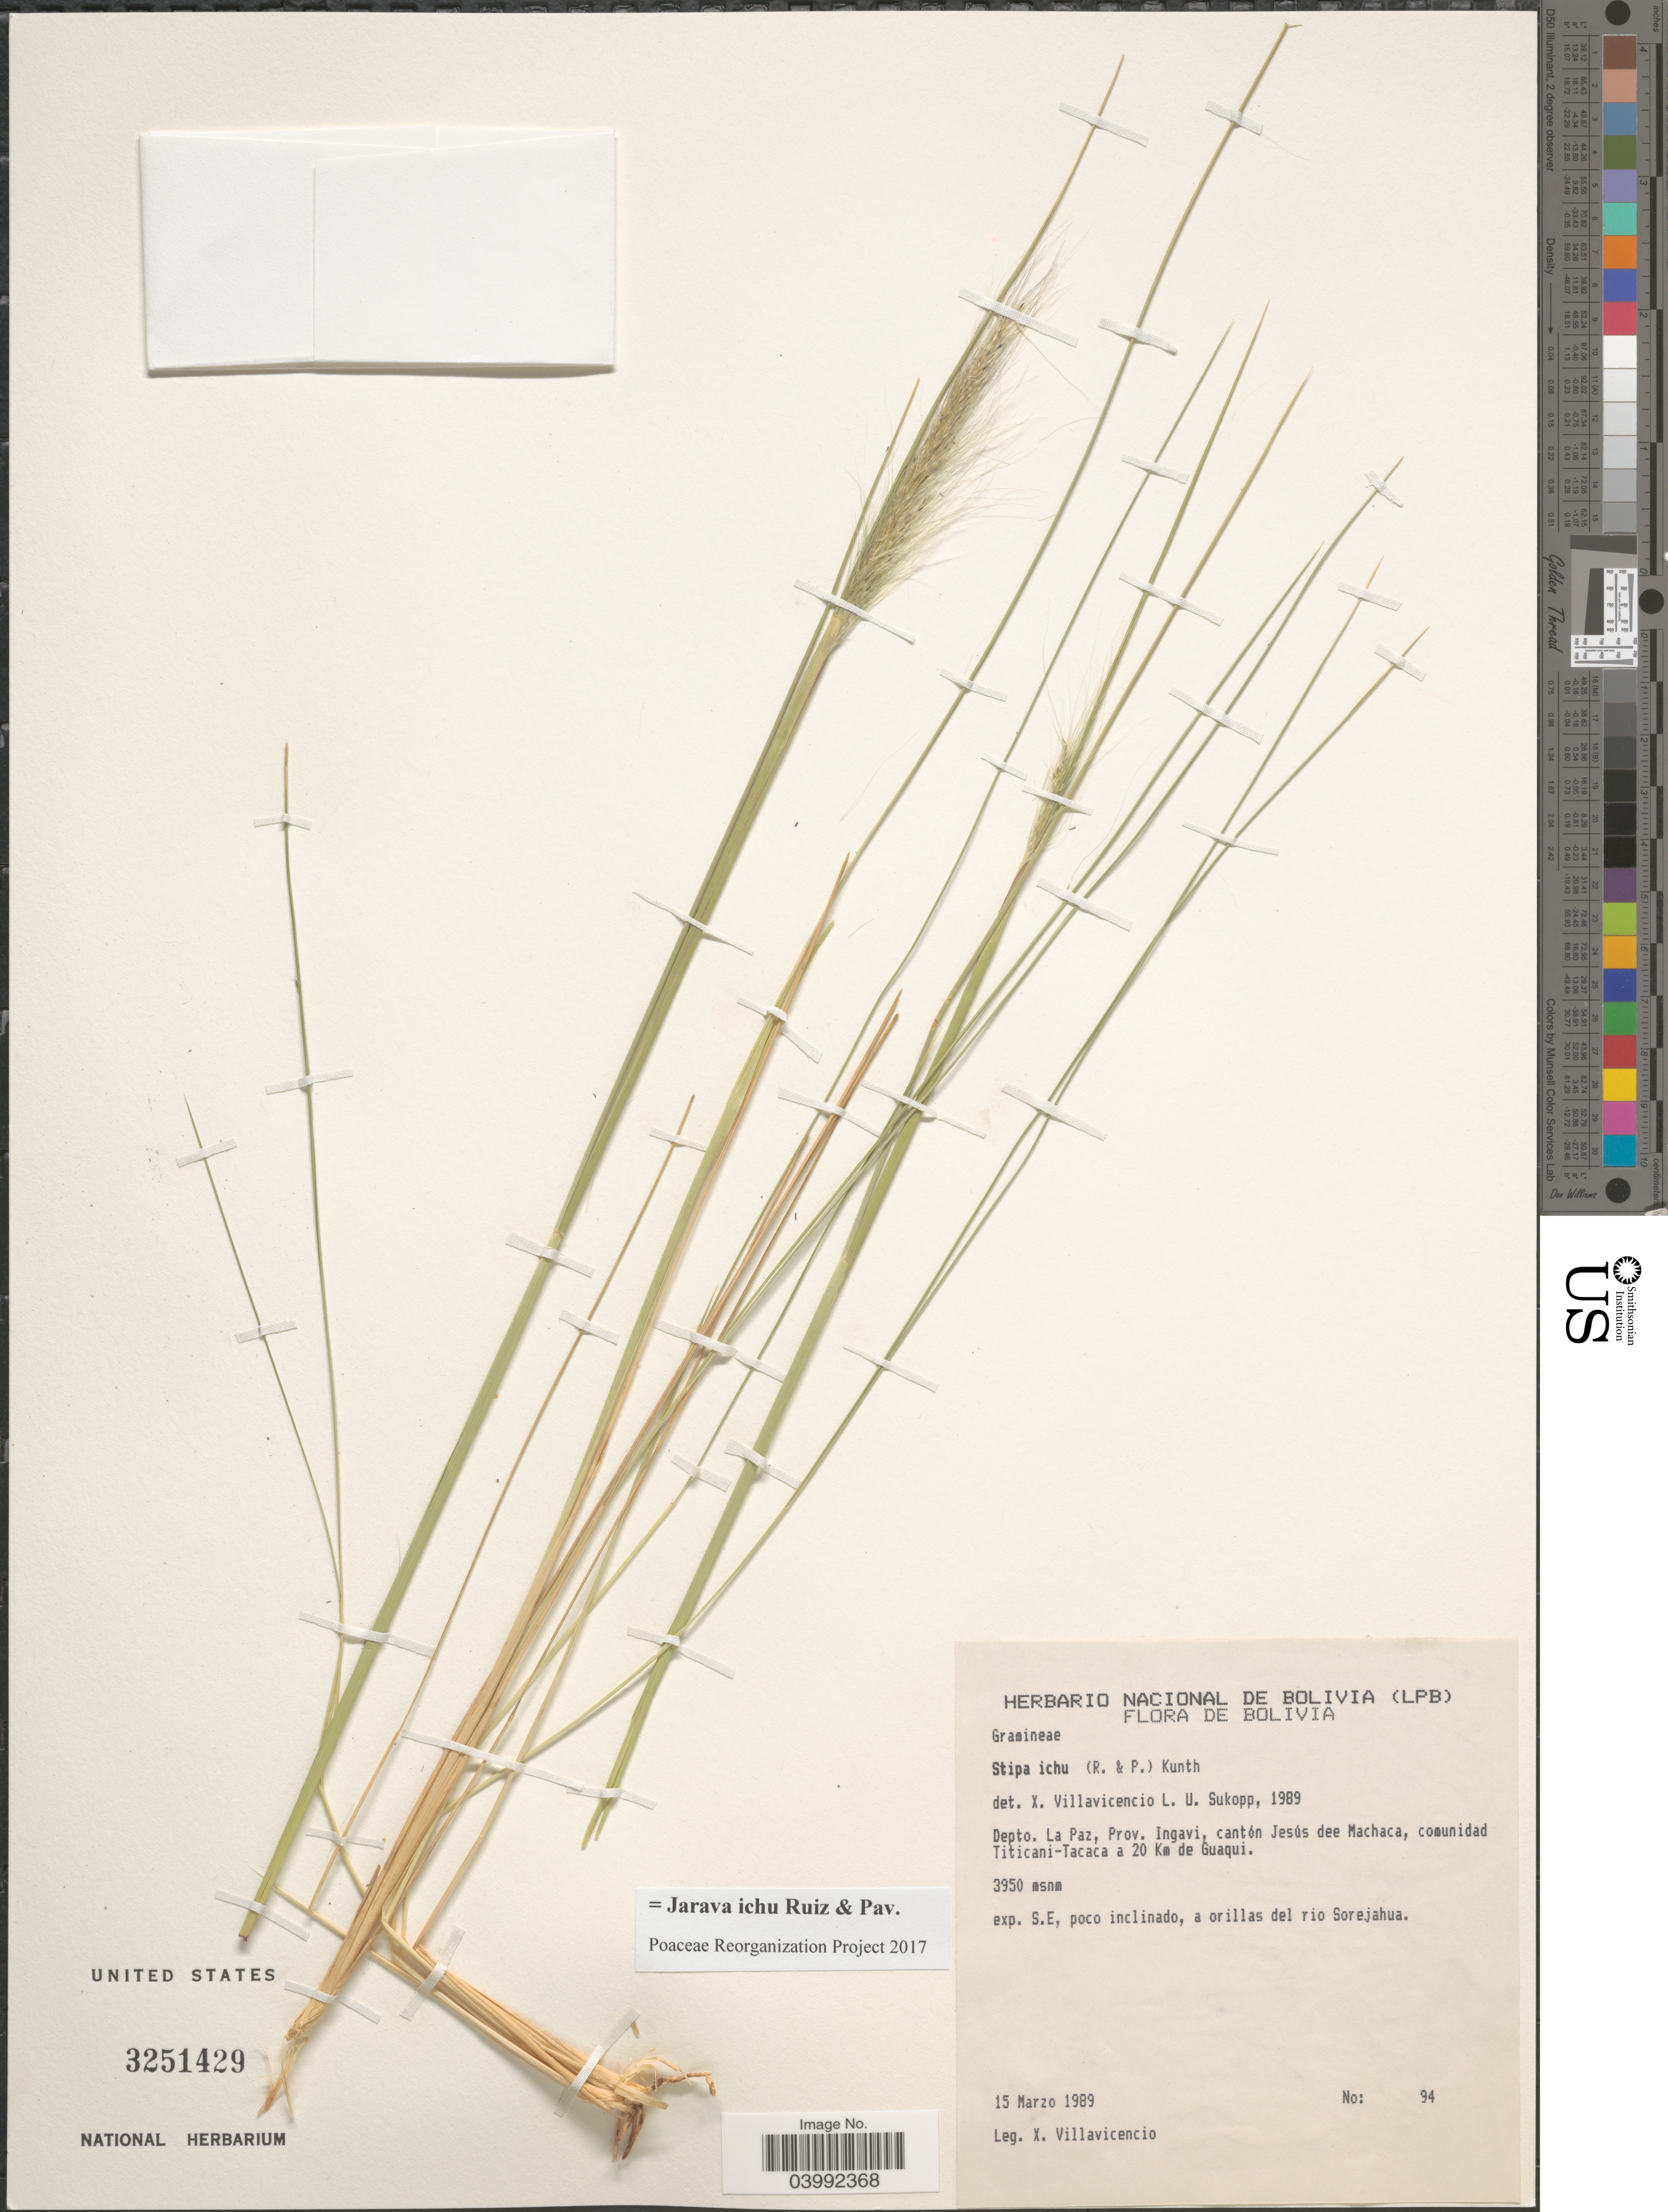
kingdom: Plantae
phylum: Tracheophyta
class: Liliopsida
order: Poales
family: Poaceae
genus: Jarava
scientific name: Jarava ichu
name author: Ruiz & Pav.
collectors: X. Villavicencio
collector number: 94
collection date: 1989-03-15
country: Bolivia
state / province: La Paz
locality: Depto. La Paz, Prov. Ingavi, cantón Jesús dee Machaca, comunidad Titicani-Tacaca a 20 Km de Guaqui. Exp. S.E, poco inclinado, a orillas del rio Sorejahua.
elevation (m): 3950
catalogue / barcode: US 3251429